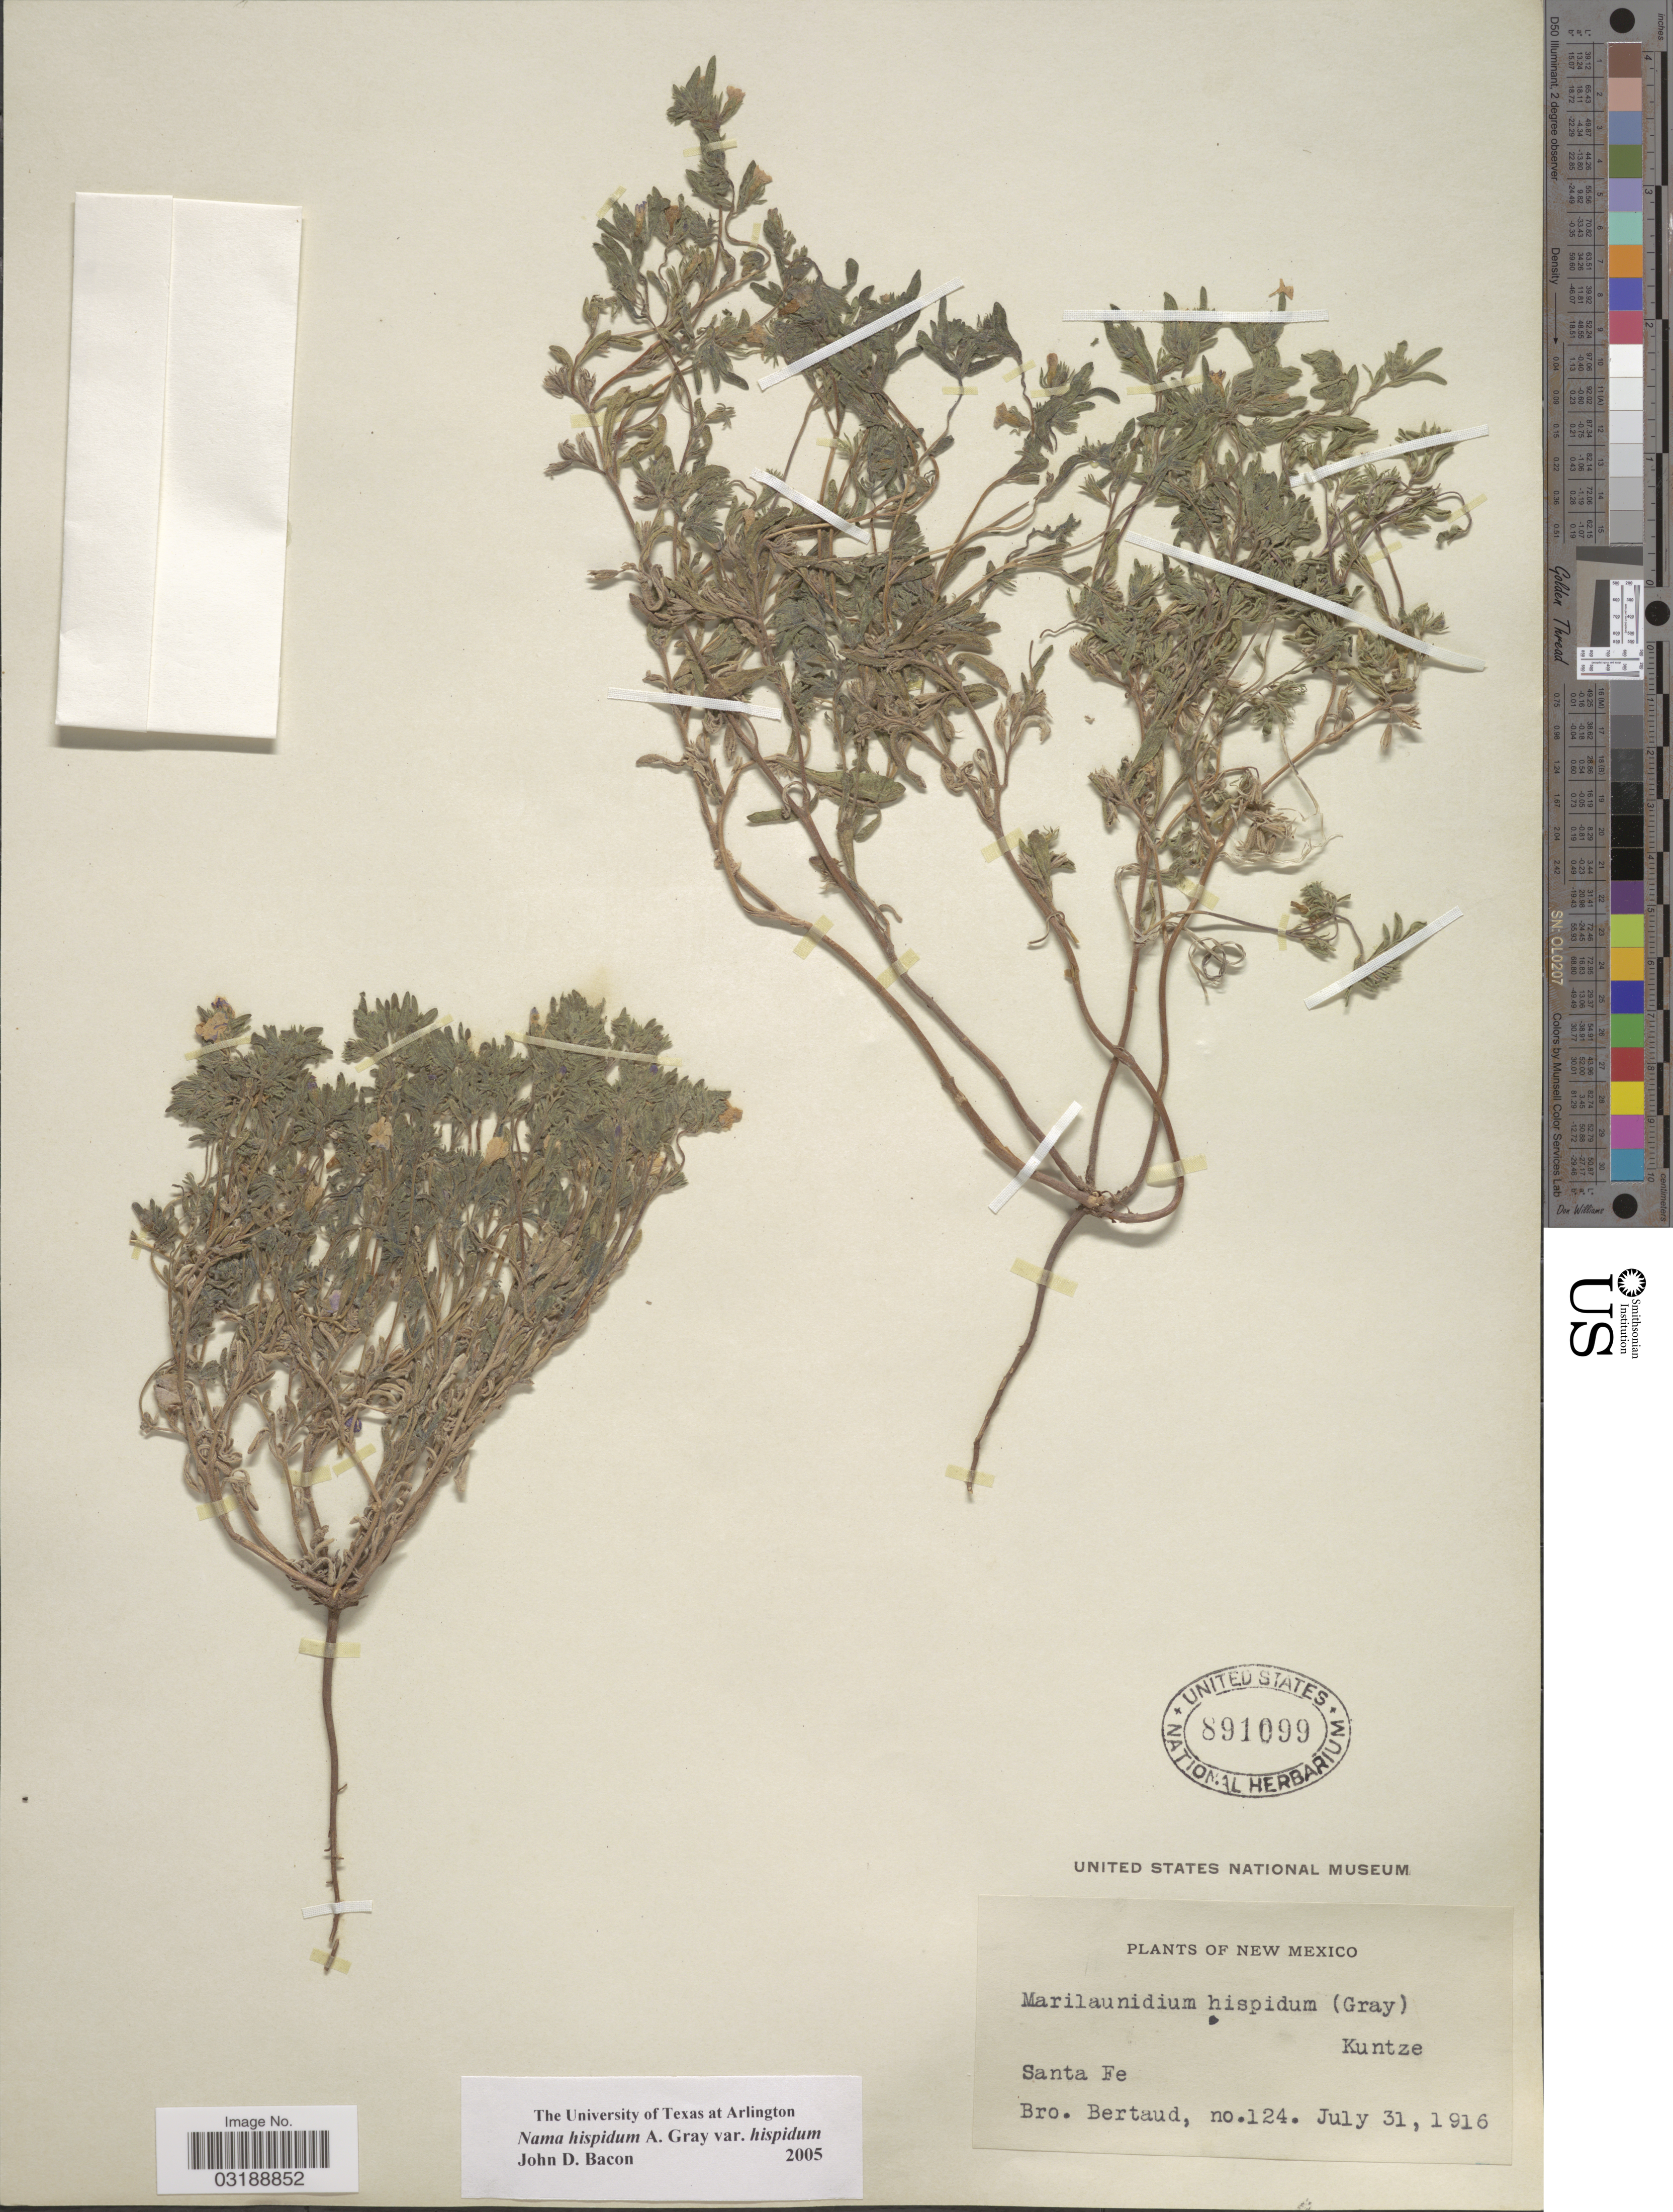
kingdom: Plantae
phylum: Tracheophyta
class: Magnoliopsida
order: Boraginales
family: Namaceae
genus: Nama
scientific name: Nama hispida var. hispida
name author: A. Gray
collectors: Bro. Bertaud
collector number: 124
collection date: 1916-07-31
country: United States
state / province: New Mexico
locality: Santa Fe.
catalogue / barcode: US 891099